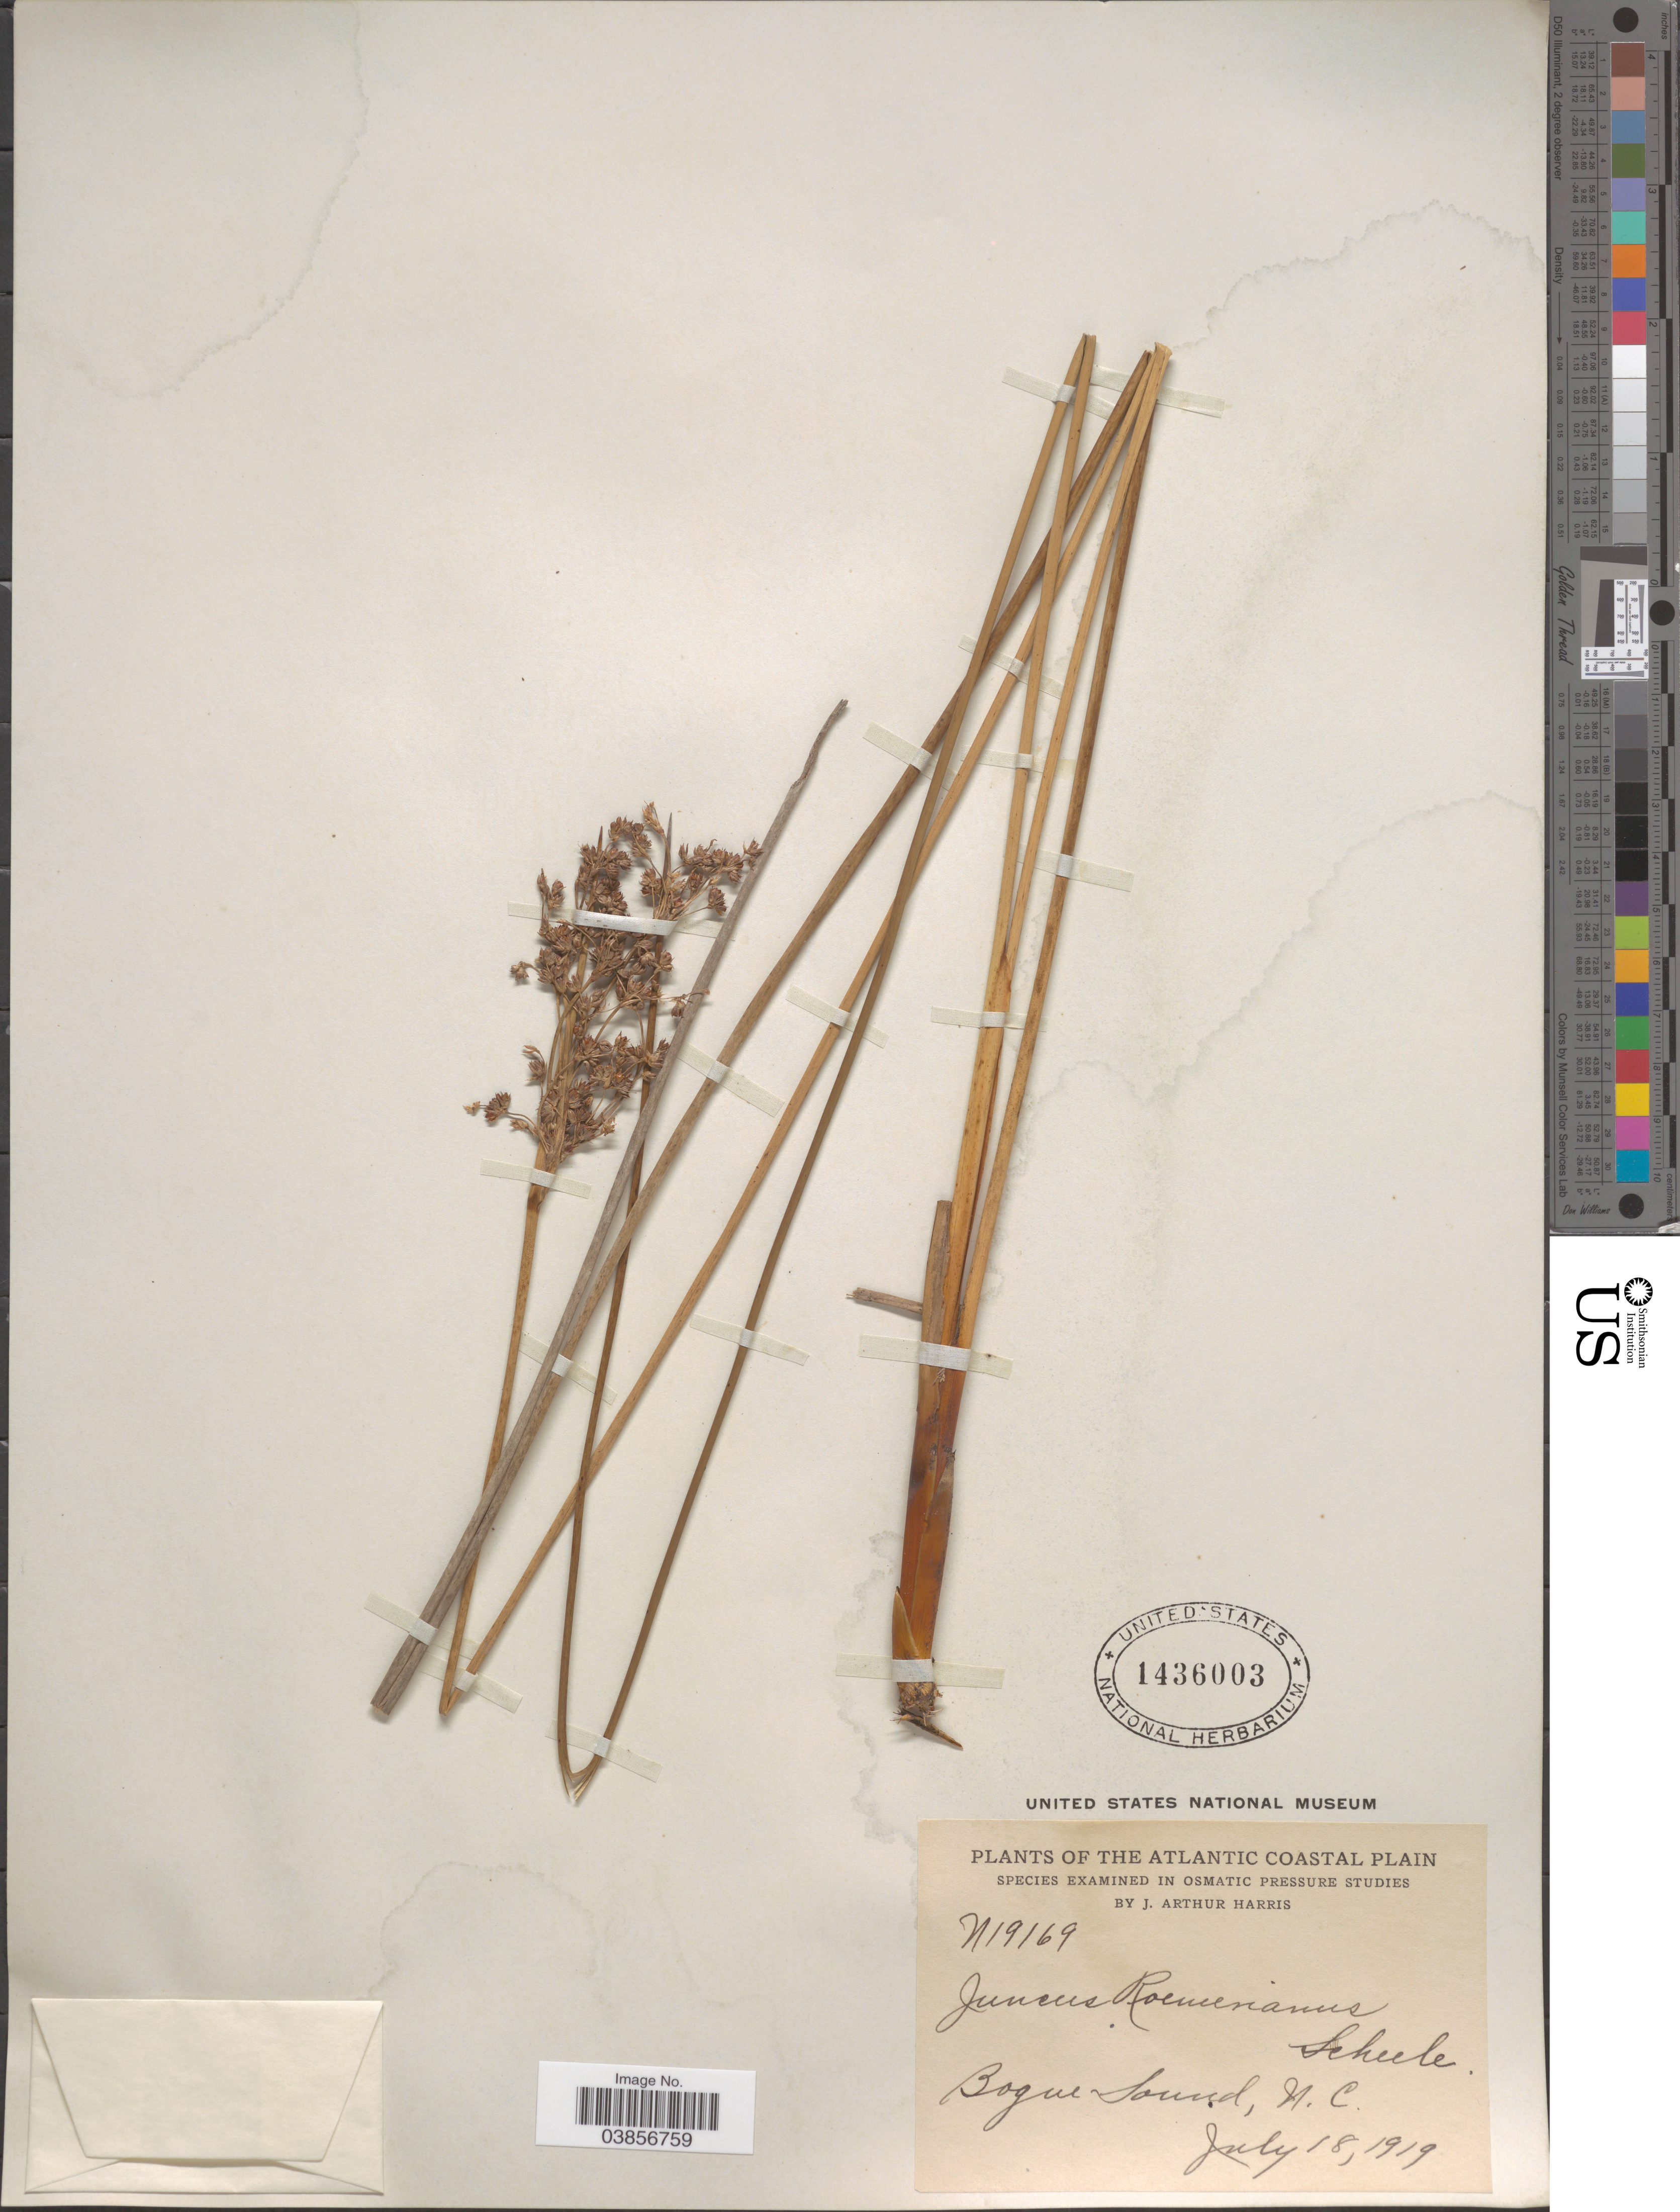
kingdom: Plantae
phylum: Tracheophyta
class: Liliopsida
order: Poales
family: Juncaceae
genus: Juncus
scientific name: Juncus roemerianus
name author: Scheele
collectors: J. A. Harris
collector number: N19169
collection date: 1919-07-18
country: United States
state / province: North Carolina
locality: The Atlantic Coastal Plain. Bogue Sound.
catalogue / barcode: US 1436003